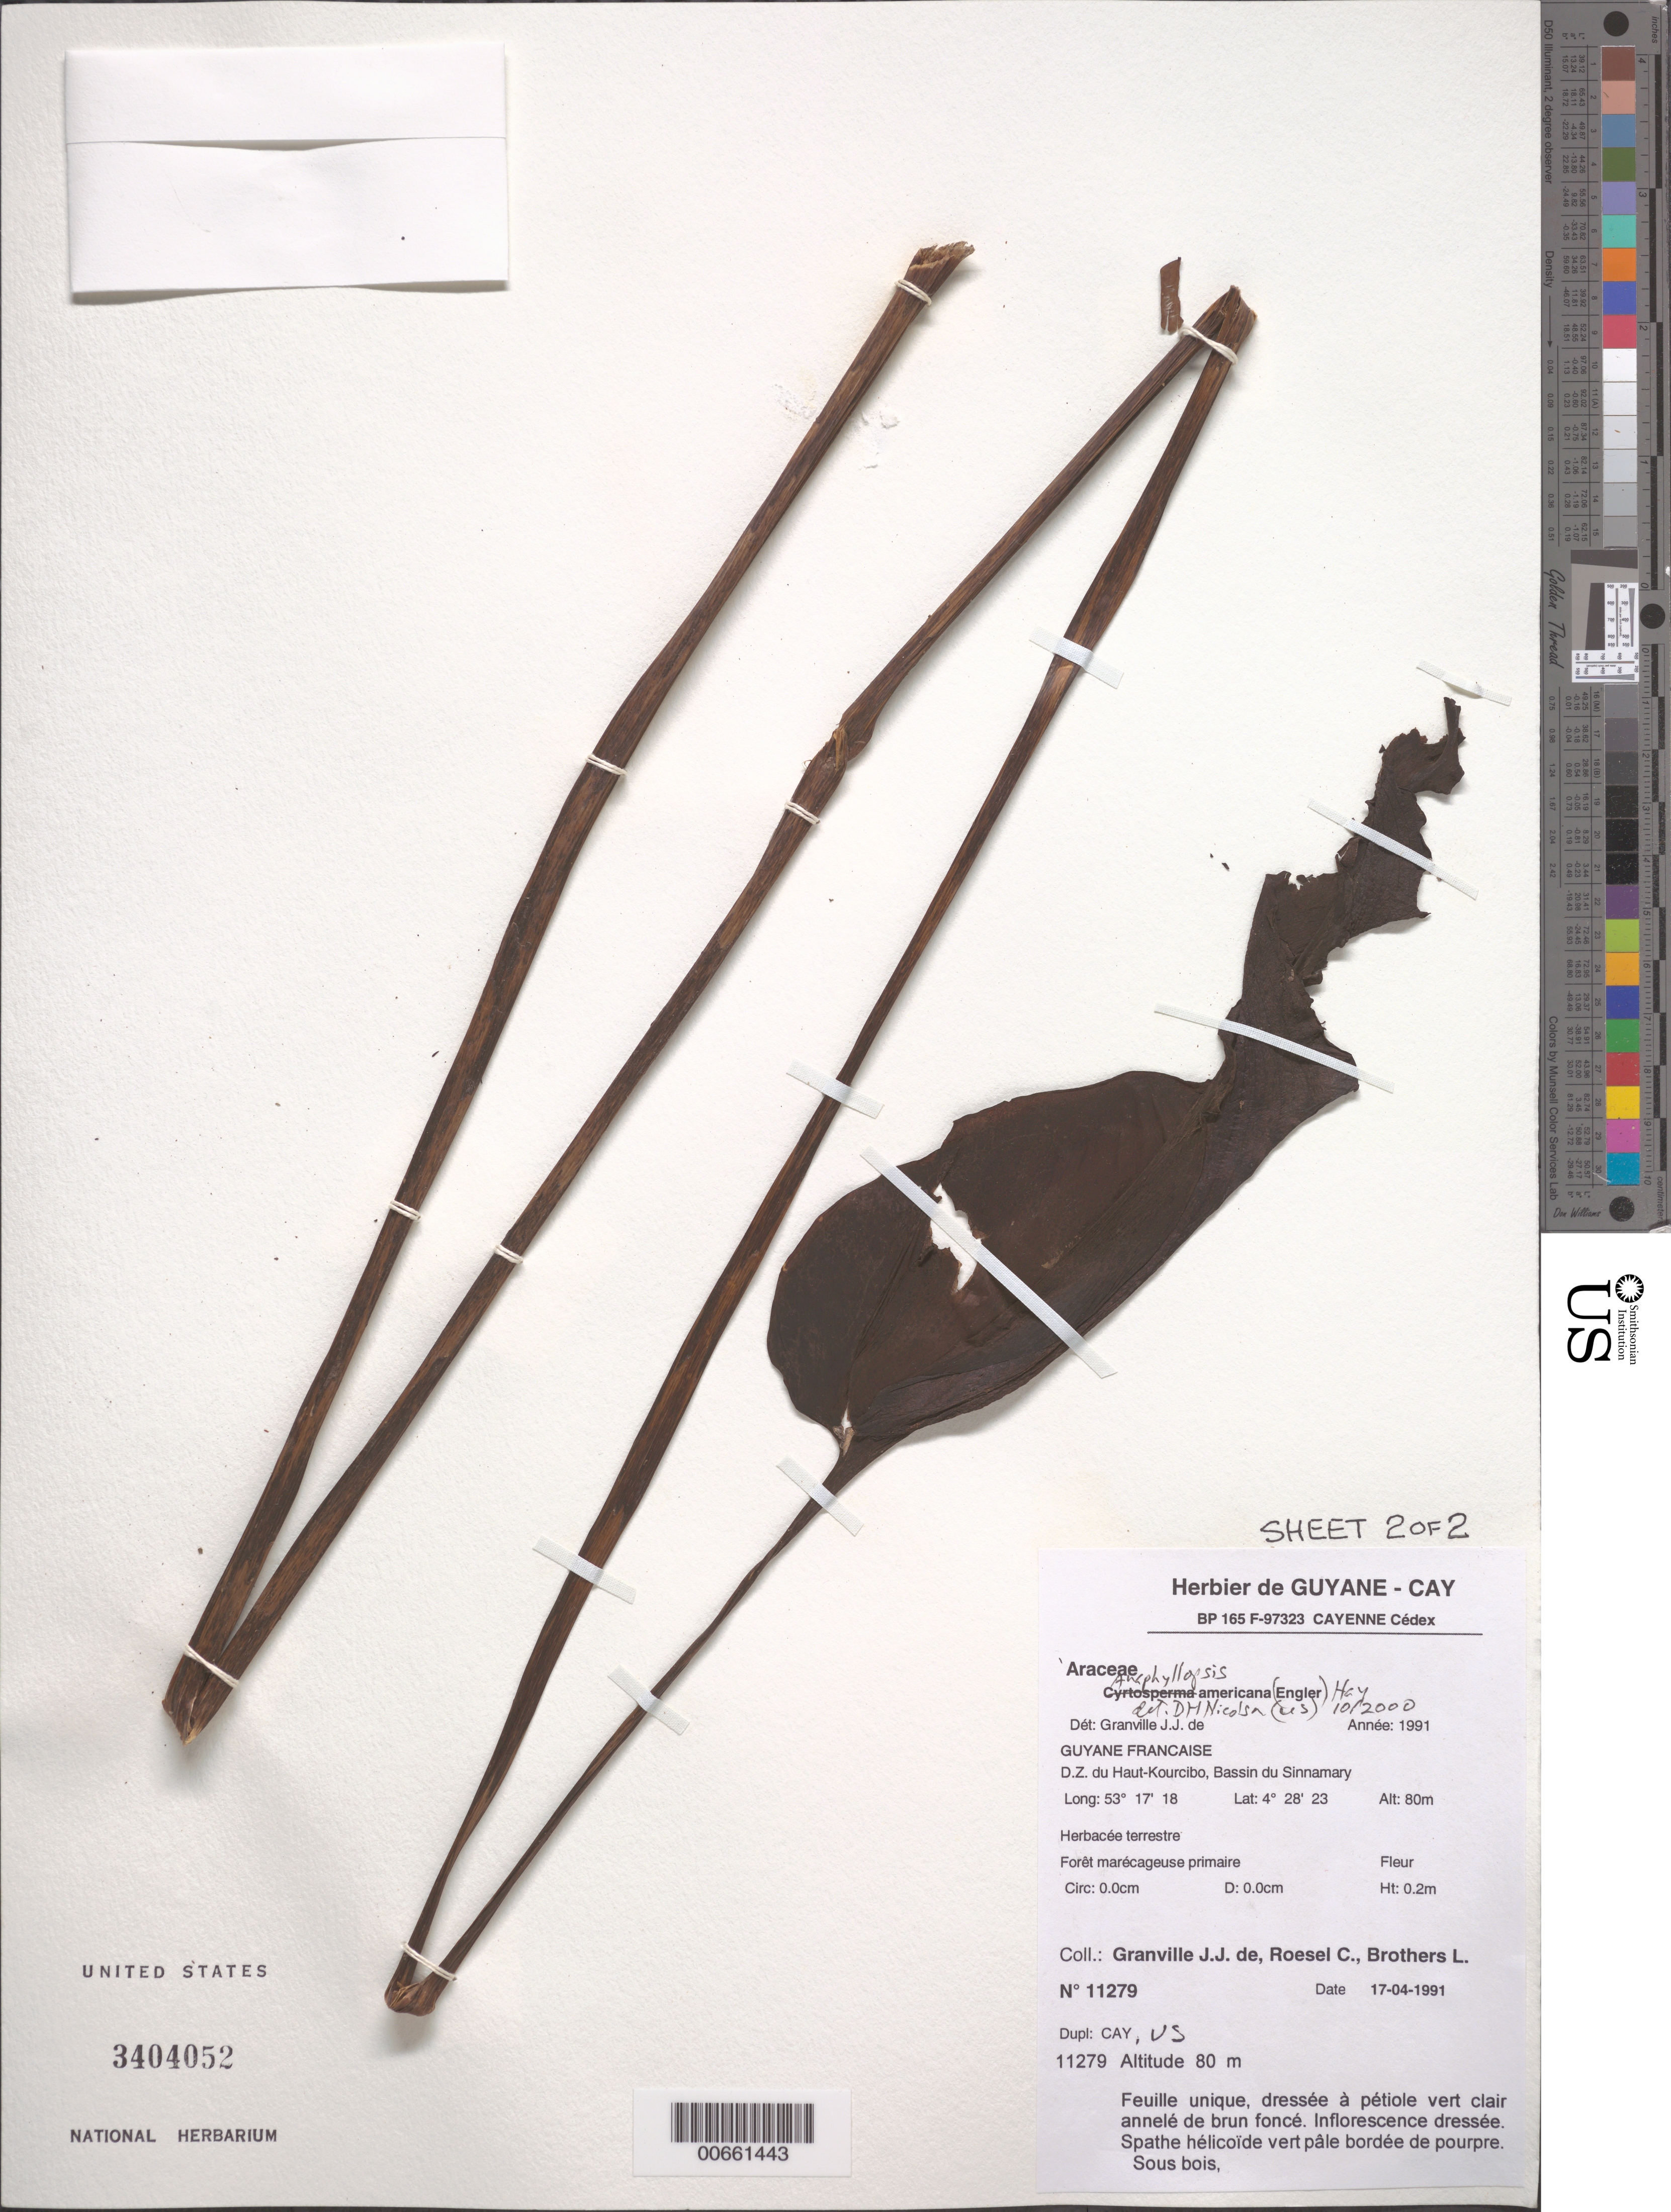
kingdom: Plantae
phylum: Tracheophyta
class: Liliopsida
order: Alismatales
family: Araceae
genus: Anaphyllopsis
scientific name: Anaphyllopsis americana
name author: (Engl.) A. Hay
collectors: J.-J. de Granville, C. S. Roesel & L. Brothers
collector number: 11279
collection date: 1991-04-17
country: French Guiana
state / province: Cayenne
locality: Guyane Francaise. D.Z. du Haut-Kourcibo, Bassin du Sinnamary.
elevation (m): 80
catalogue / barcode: US 3404052